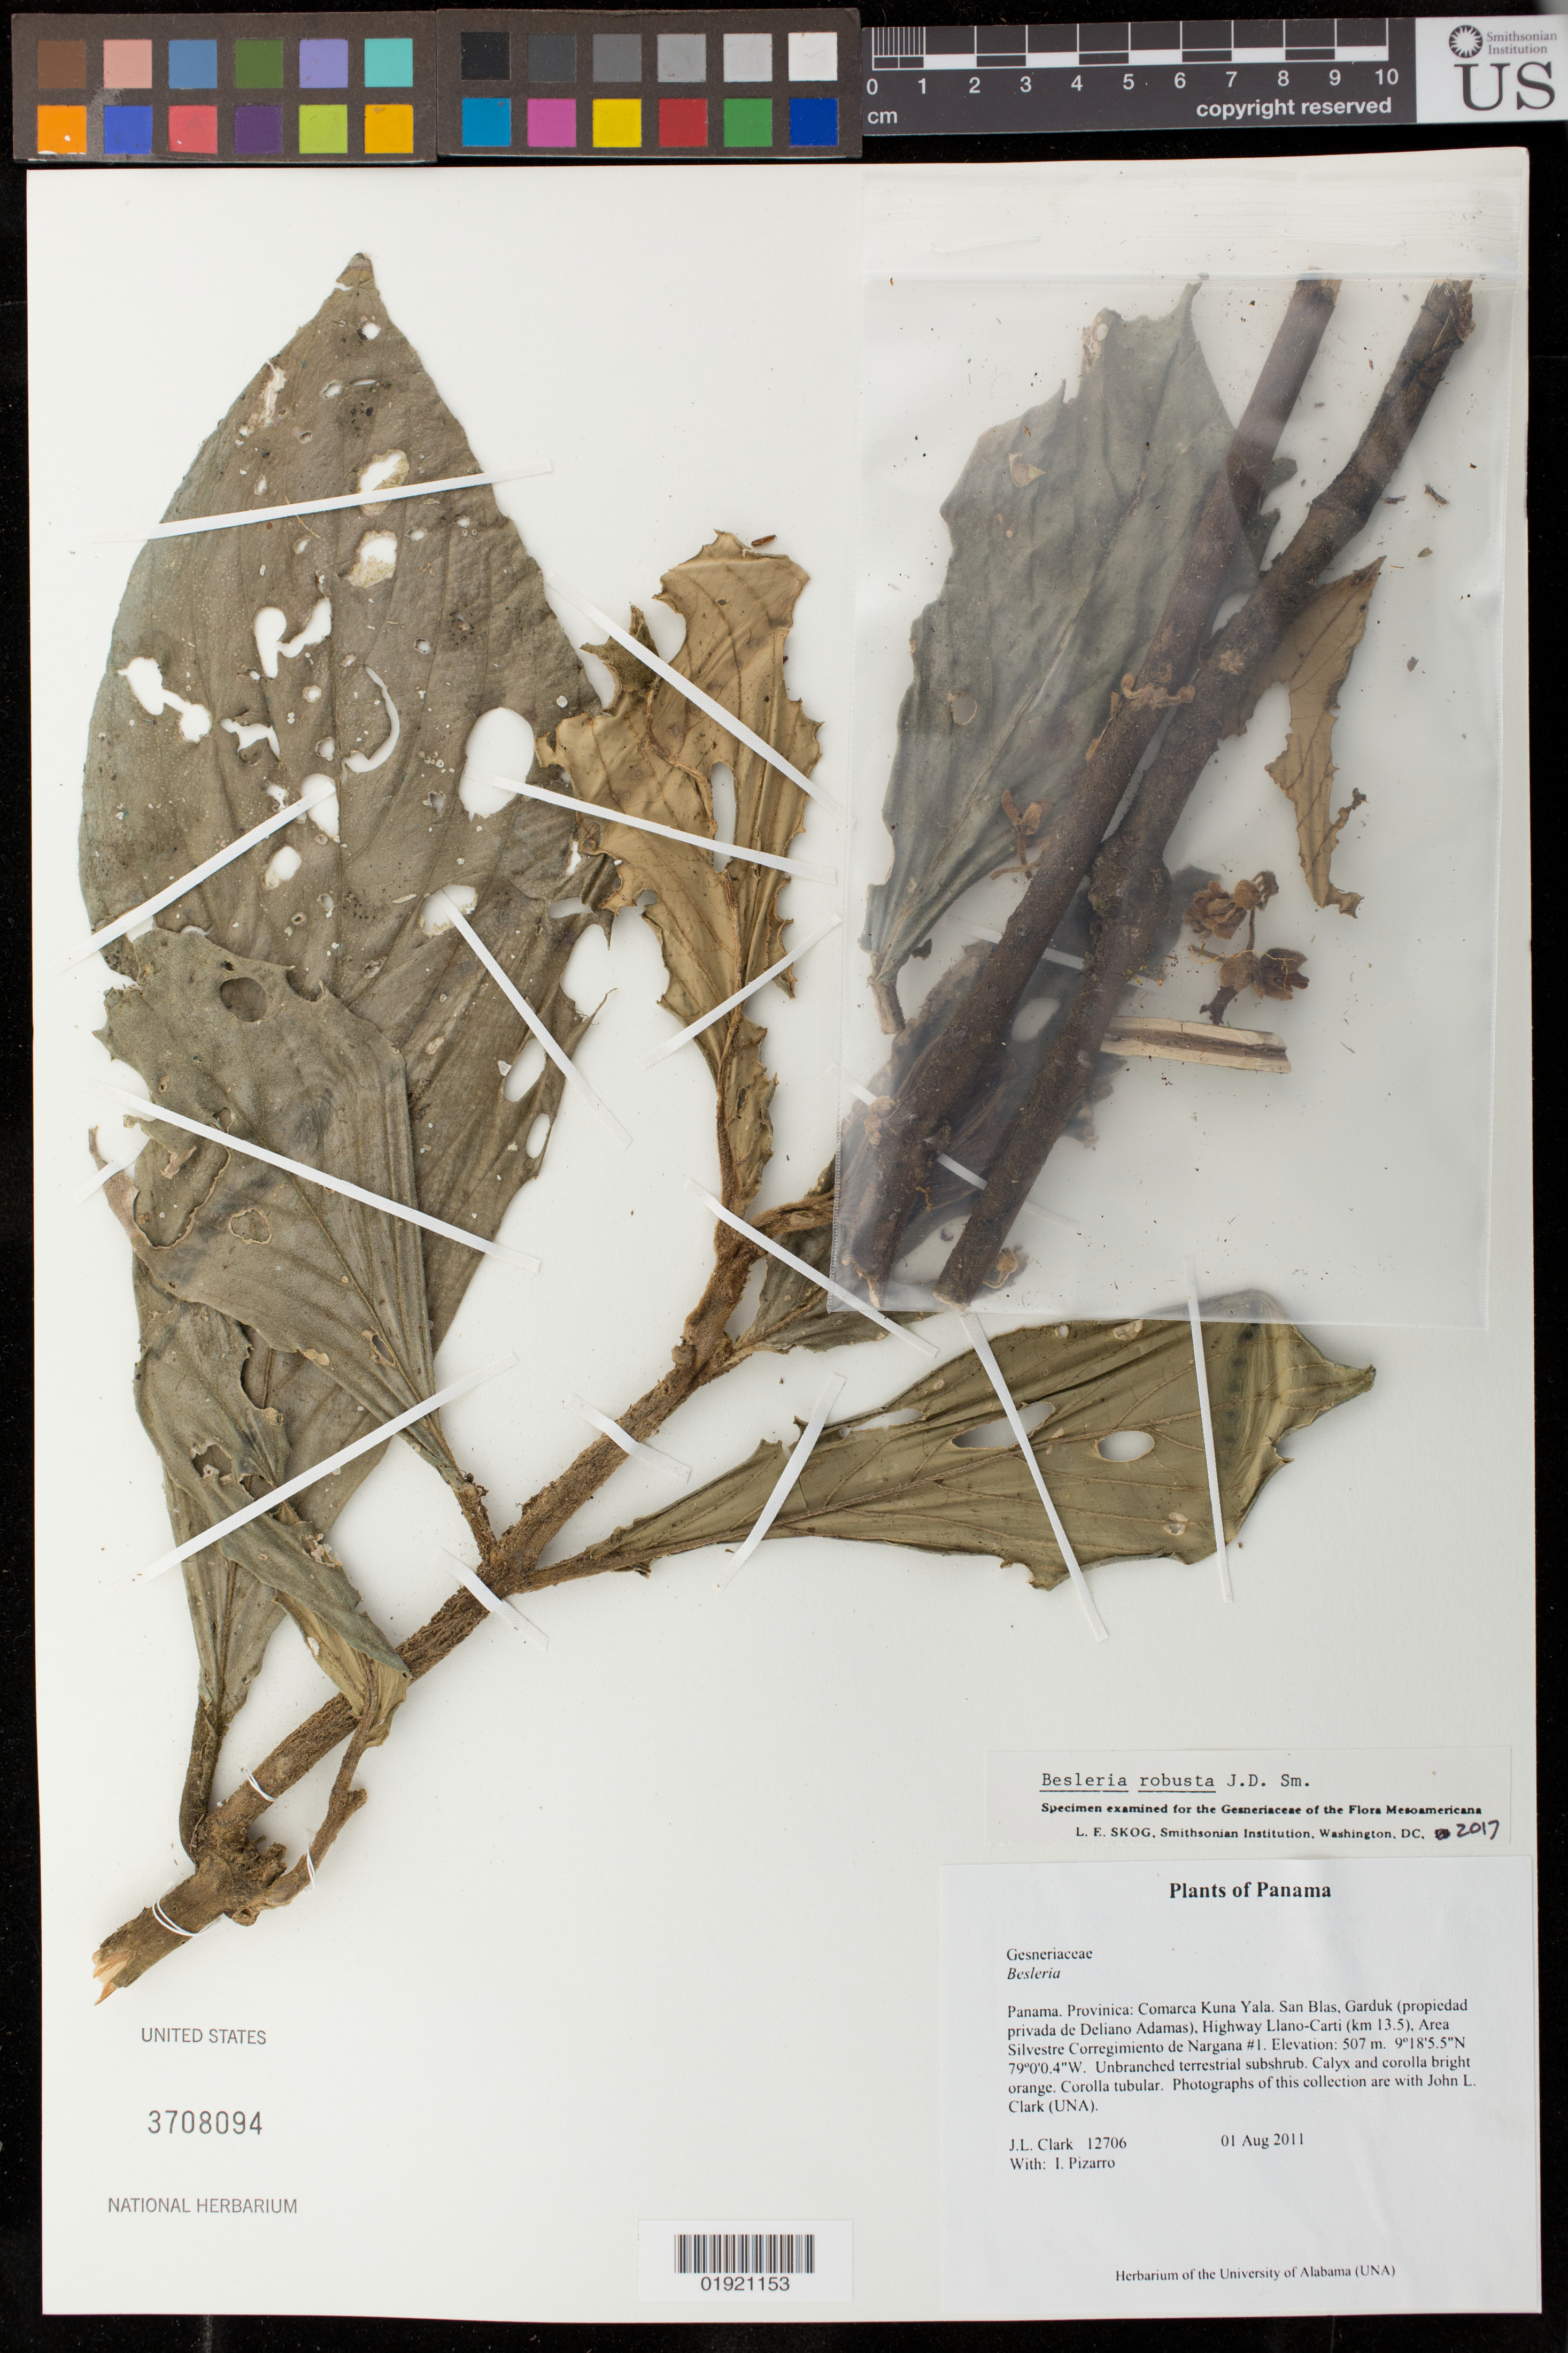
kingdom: Plantae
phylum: Tracheophyta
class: Magnoliopsida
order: Lamiales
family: Gesneriaceae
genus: Besleria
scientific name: Besleria robusta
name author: Donn. Sm.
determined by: Skog, Laurence E.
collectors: J. L. Clark & I. Pizarro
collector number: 12706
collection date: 2011-08-01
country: Panama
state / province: Kuna Yala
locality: Provincia: Comarca Kuna Yala. San Blas, Garduk (propriedad privada de Deliano Adamas), Highway Llano-Carti (km 13.5). Area Silvestre Corregimiento de Nargana #1.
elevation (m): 507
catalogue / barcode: US 3708094